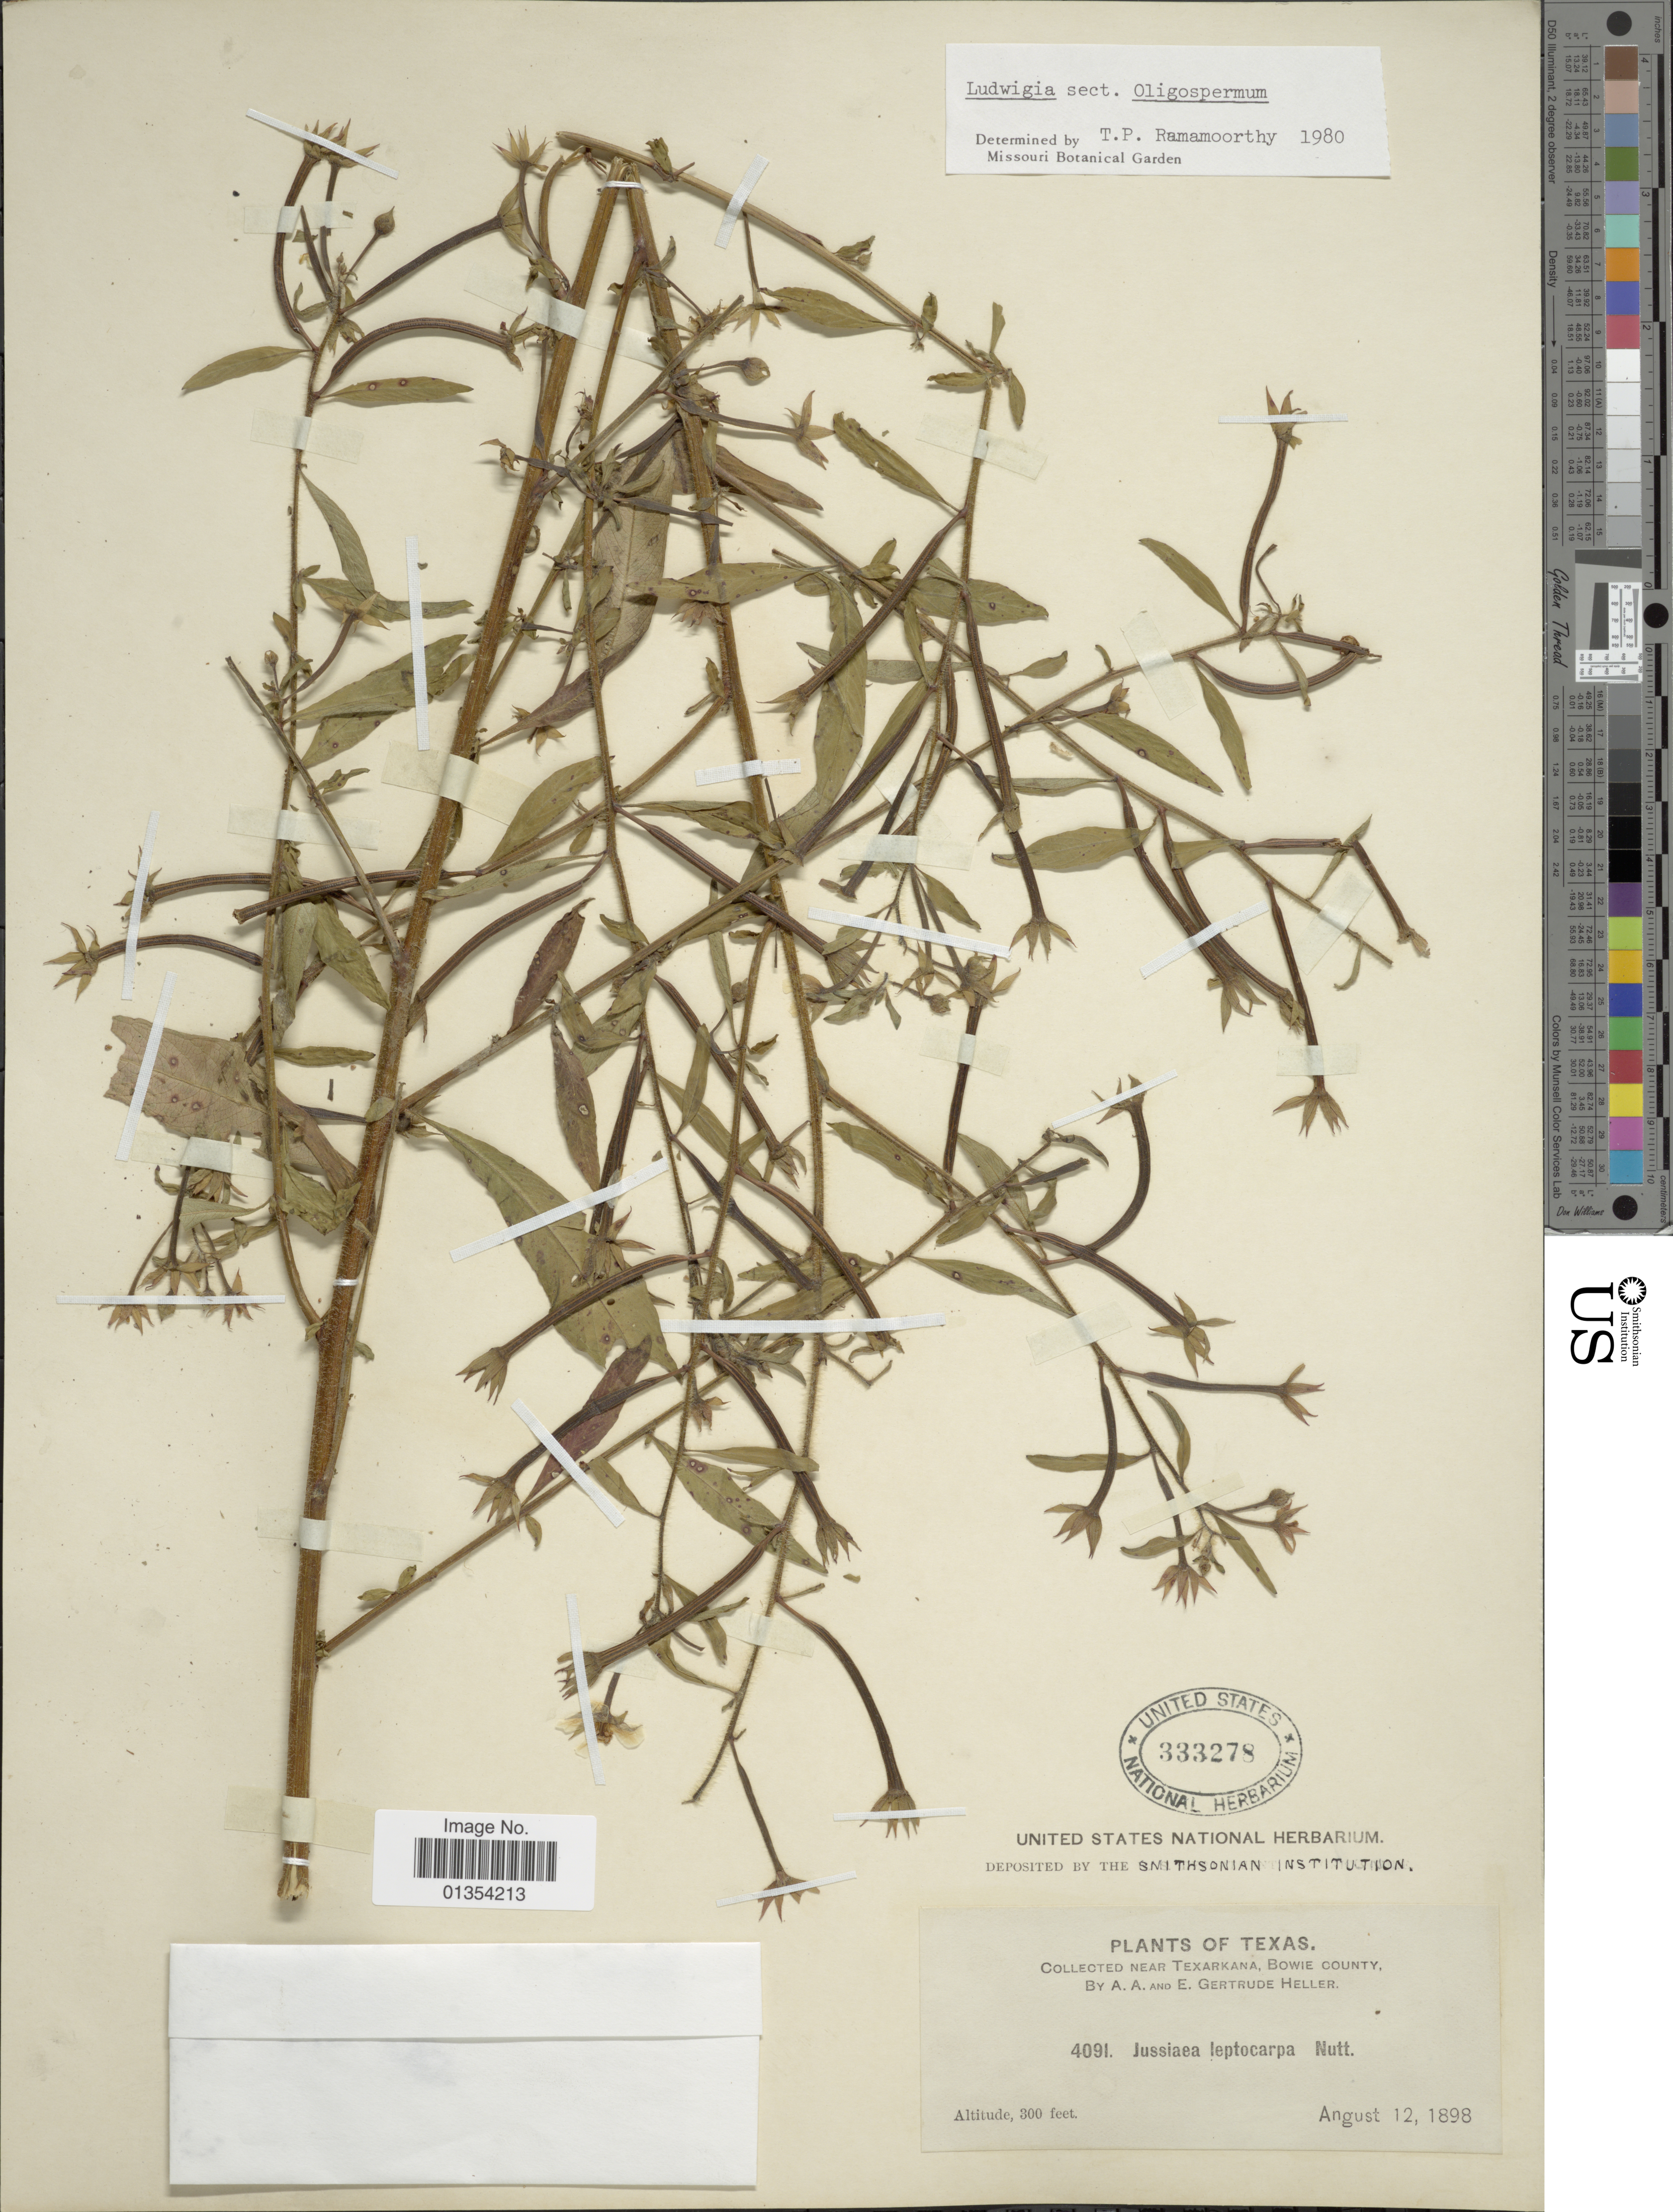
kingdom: Plantae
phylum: Tracheophyta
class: Magnoliopsida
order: Myrtales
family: Onagraceae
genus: Ludwigia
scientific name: Ludwigia leptocarpa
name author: (Nutt.) H. Hara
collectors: A. A. Heller & E. Gertrude Heller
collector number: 4091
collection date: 1898-08-12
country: United States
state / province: Texas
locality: Near Texarkana, Bowie County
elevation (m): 91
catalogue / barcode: US 333278